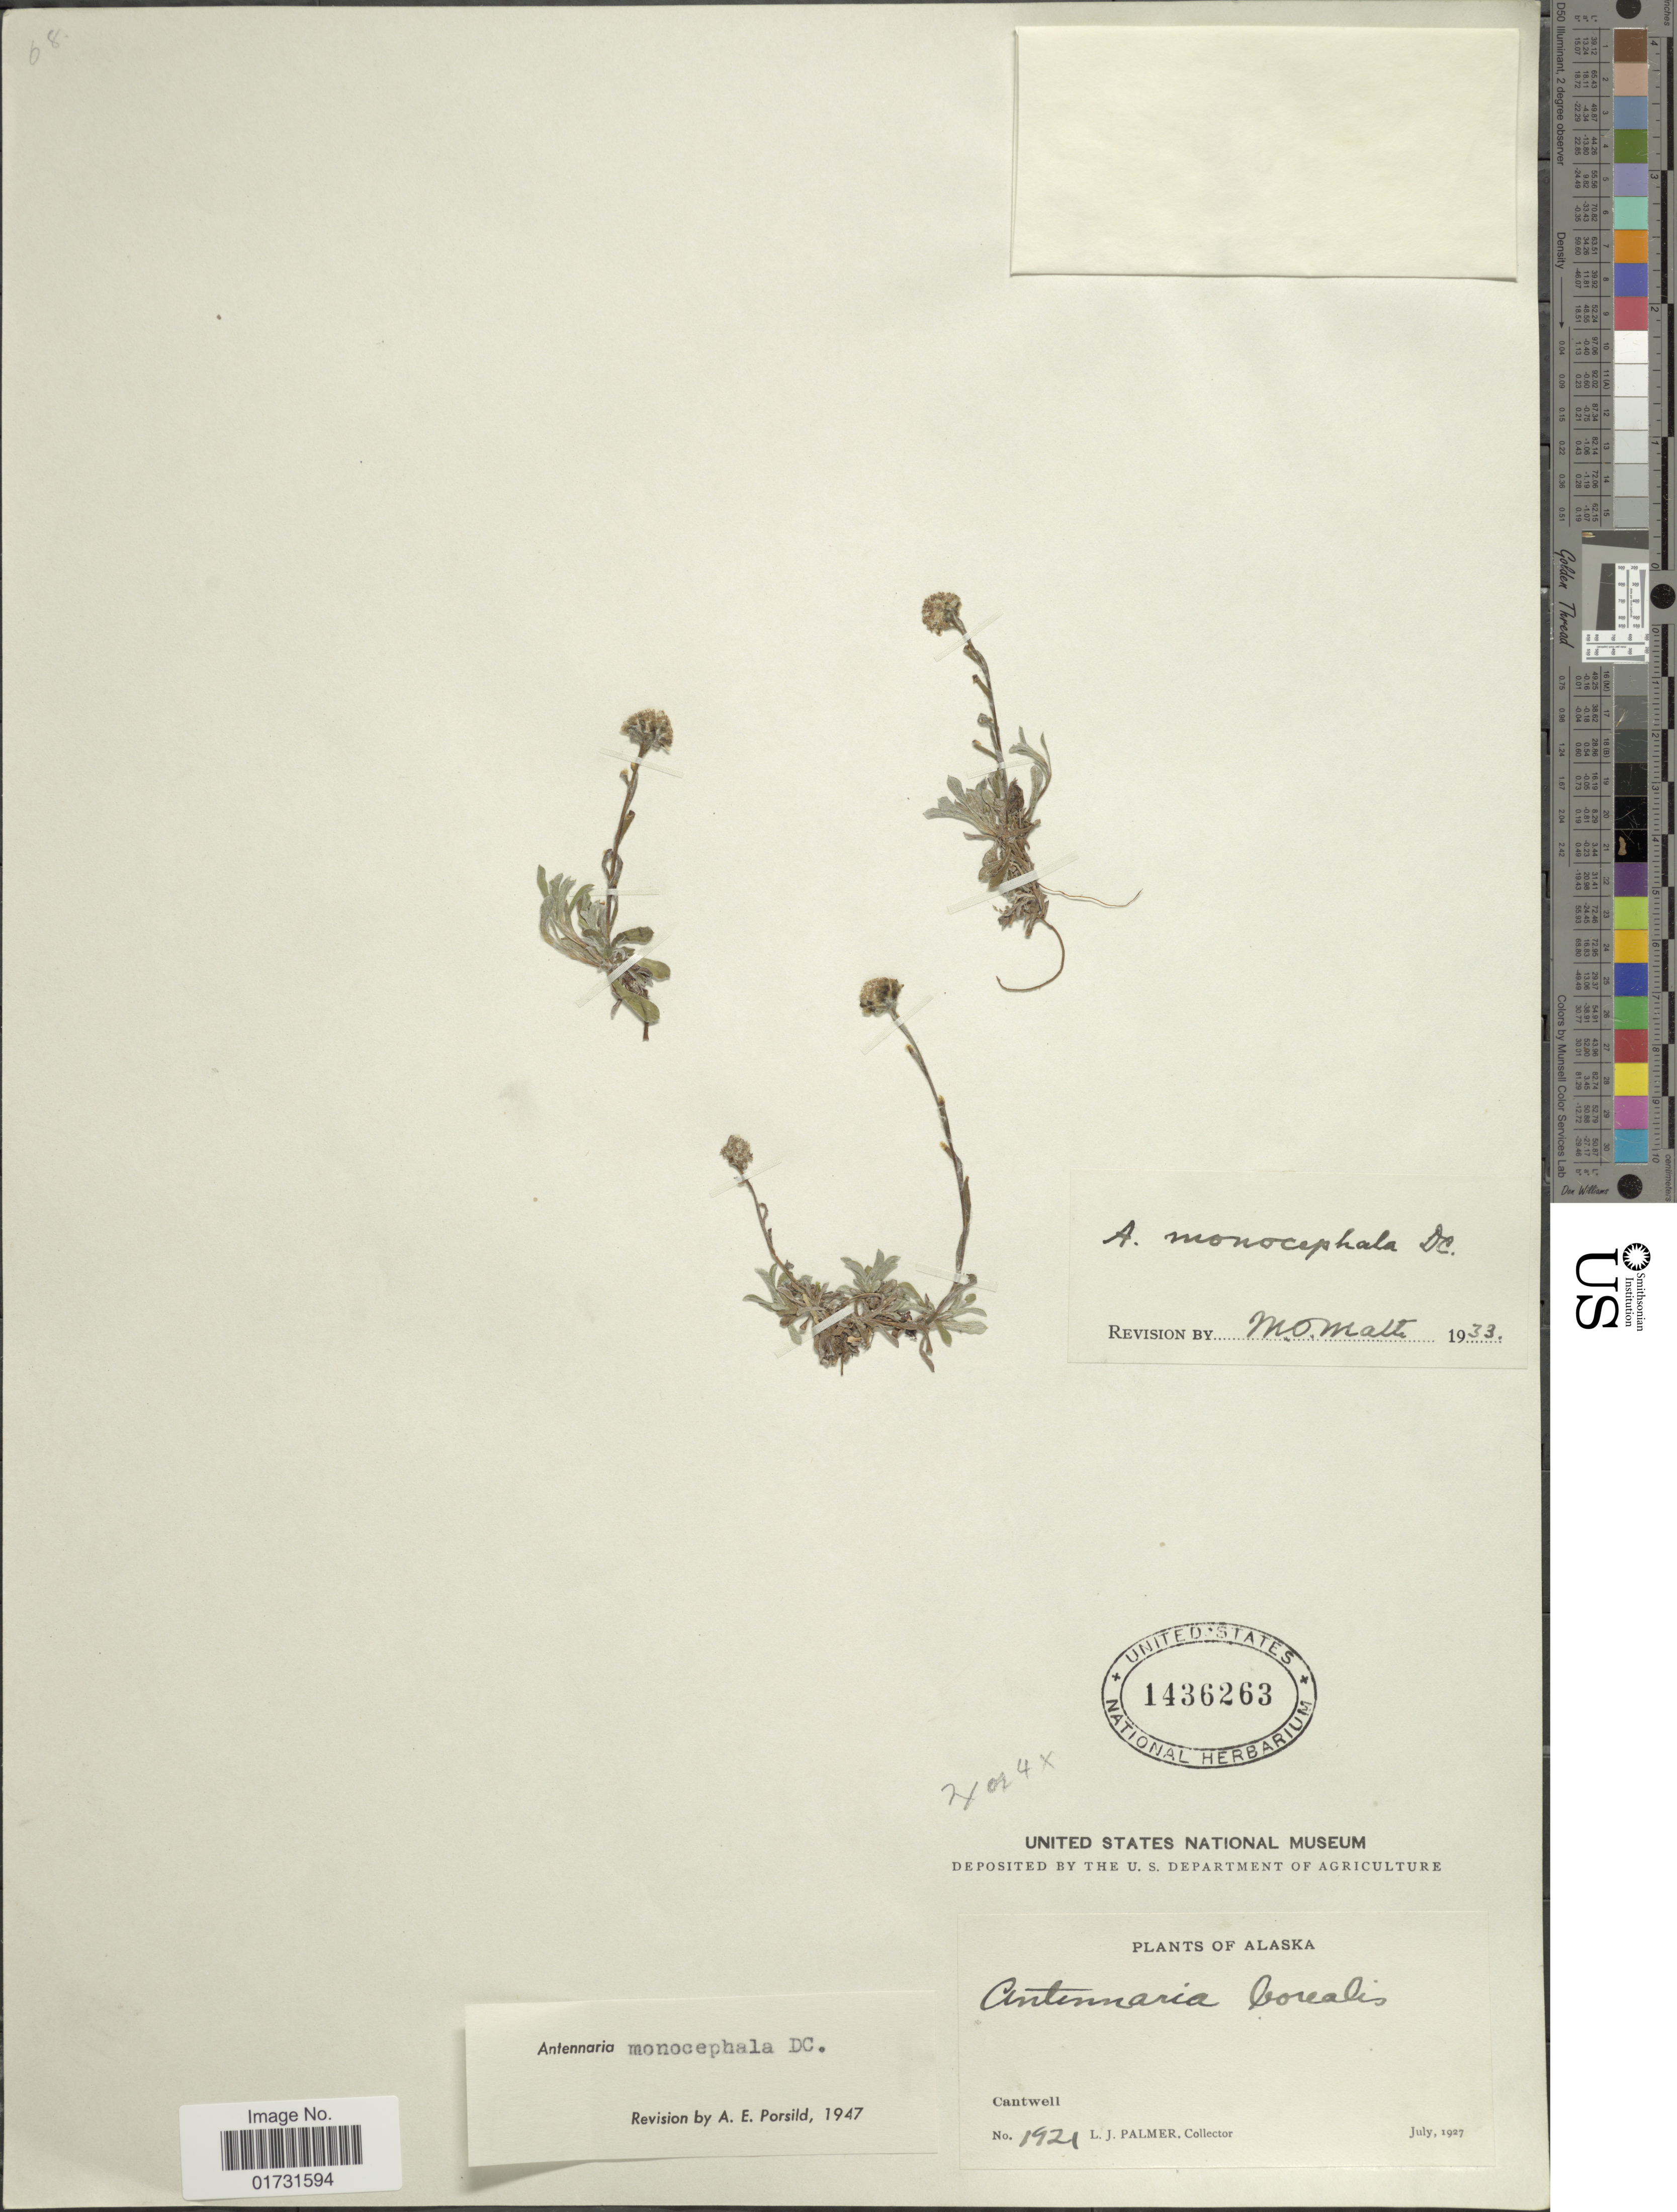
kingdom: Plantae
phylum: Tracheophyta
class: Magnoliopsida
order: Asterales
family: Asteraceae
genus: Antennaria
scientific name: Antennaria monocephala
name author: DC.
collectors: L. J. Palmer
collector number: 1921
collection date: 1927-07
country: United States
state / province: Alaska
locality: Cantwell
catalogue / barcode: US 1436263